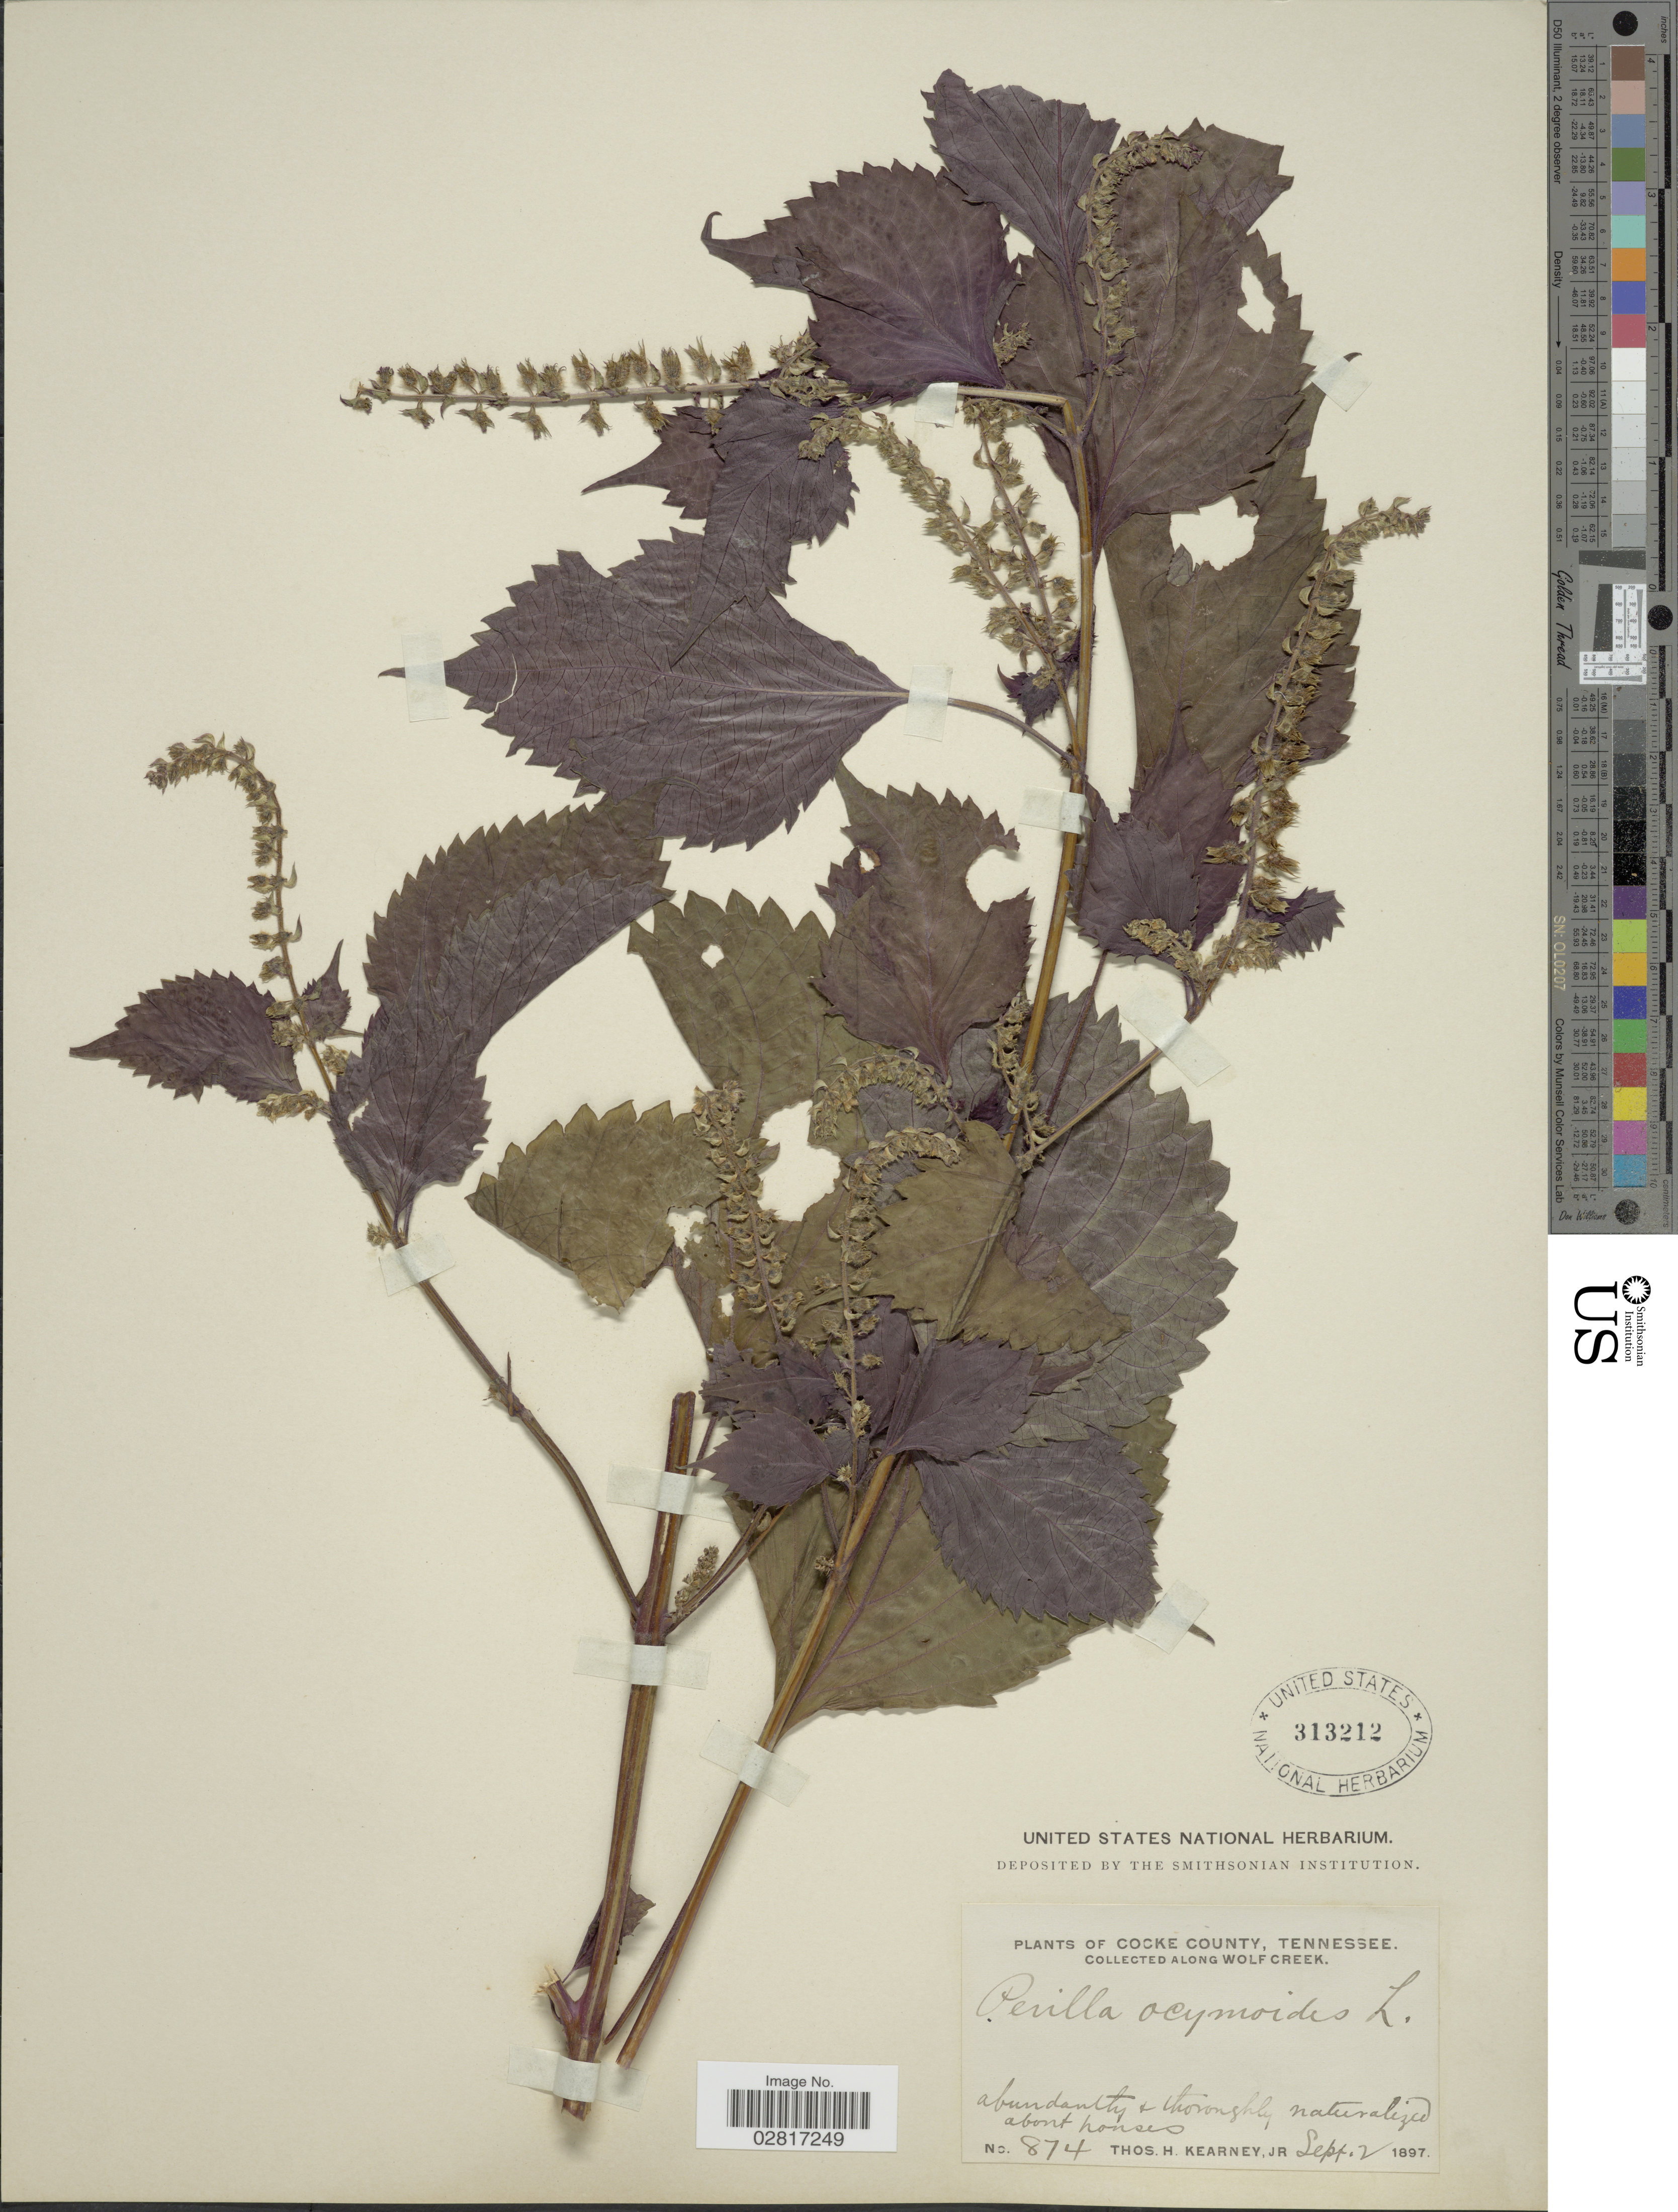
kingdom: Plantae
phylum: Tracheophyta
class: Magnoliopsida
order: Lamiales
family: Lamiaceae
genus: Perilla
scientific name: Perilla frutescens var. crispa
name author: (Thunb.) H. Deane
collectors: T. H. Kearney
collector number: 874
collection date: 1897-09-02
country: United States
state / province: Tennessee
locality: Cocke County, along Wolf Creek.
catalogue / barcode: US 313212